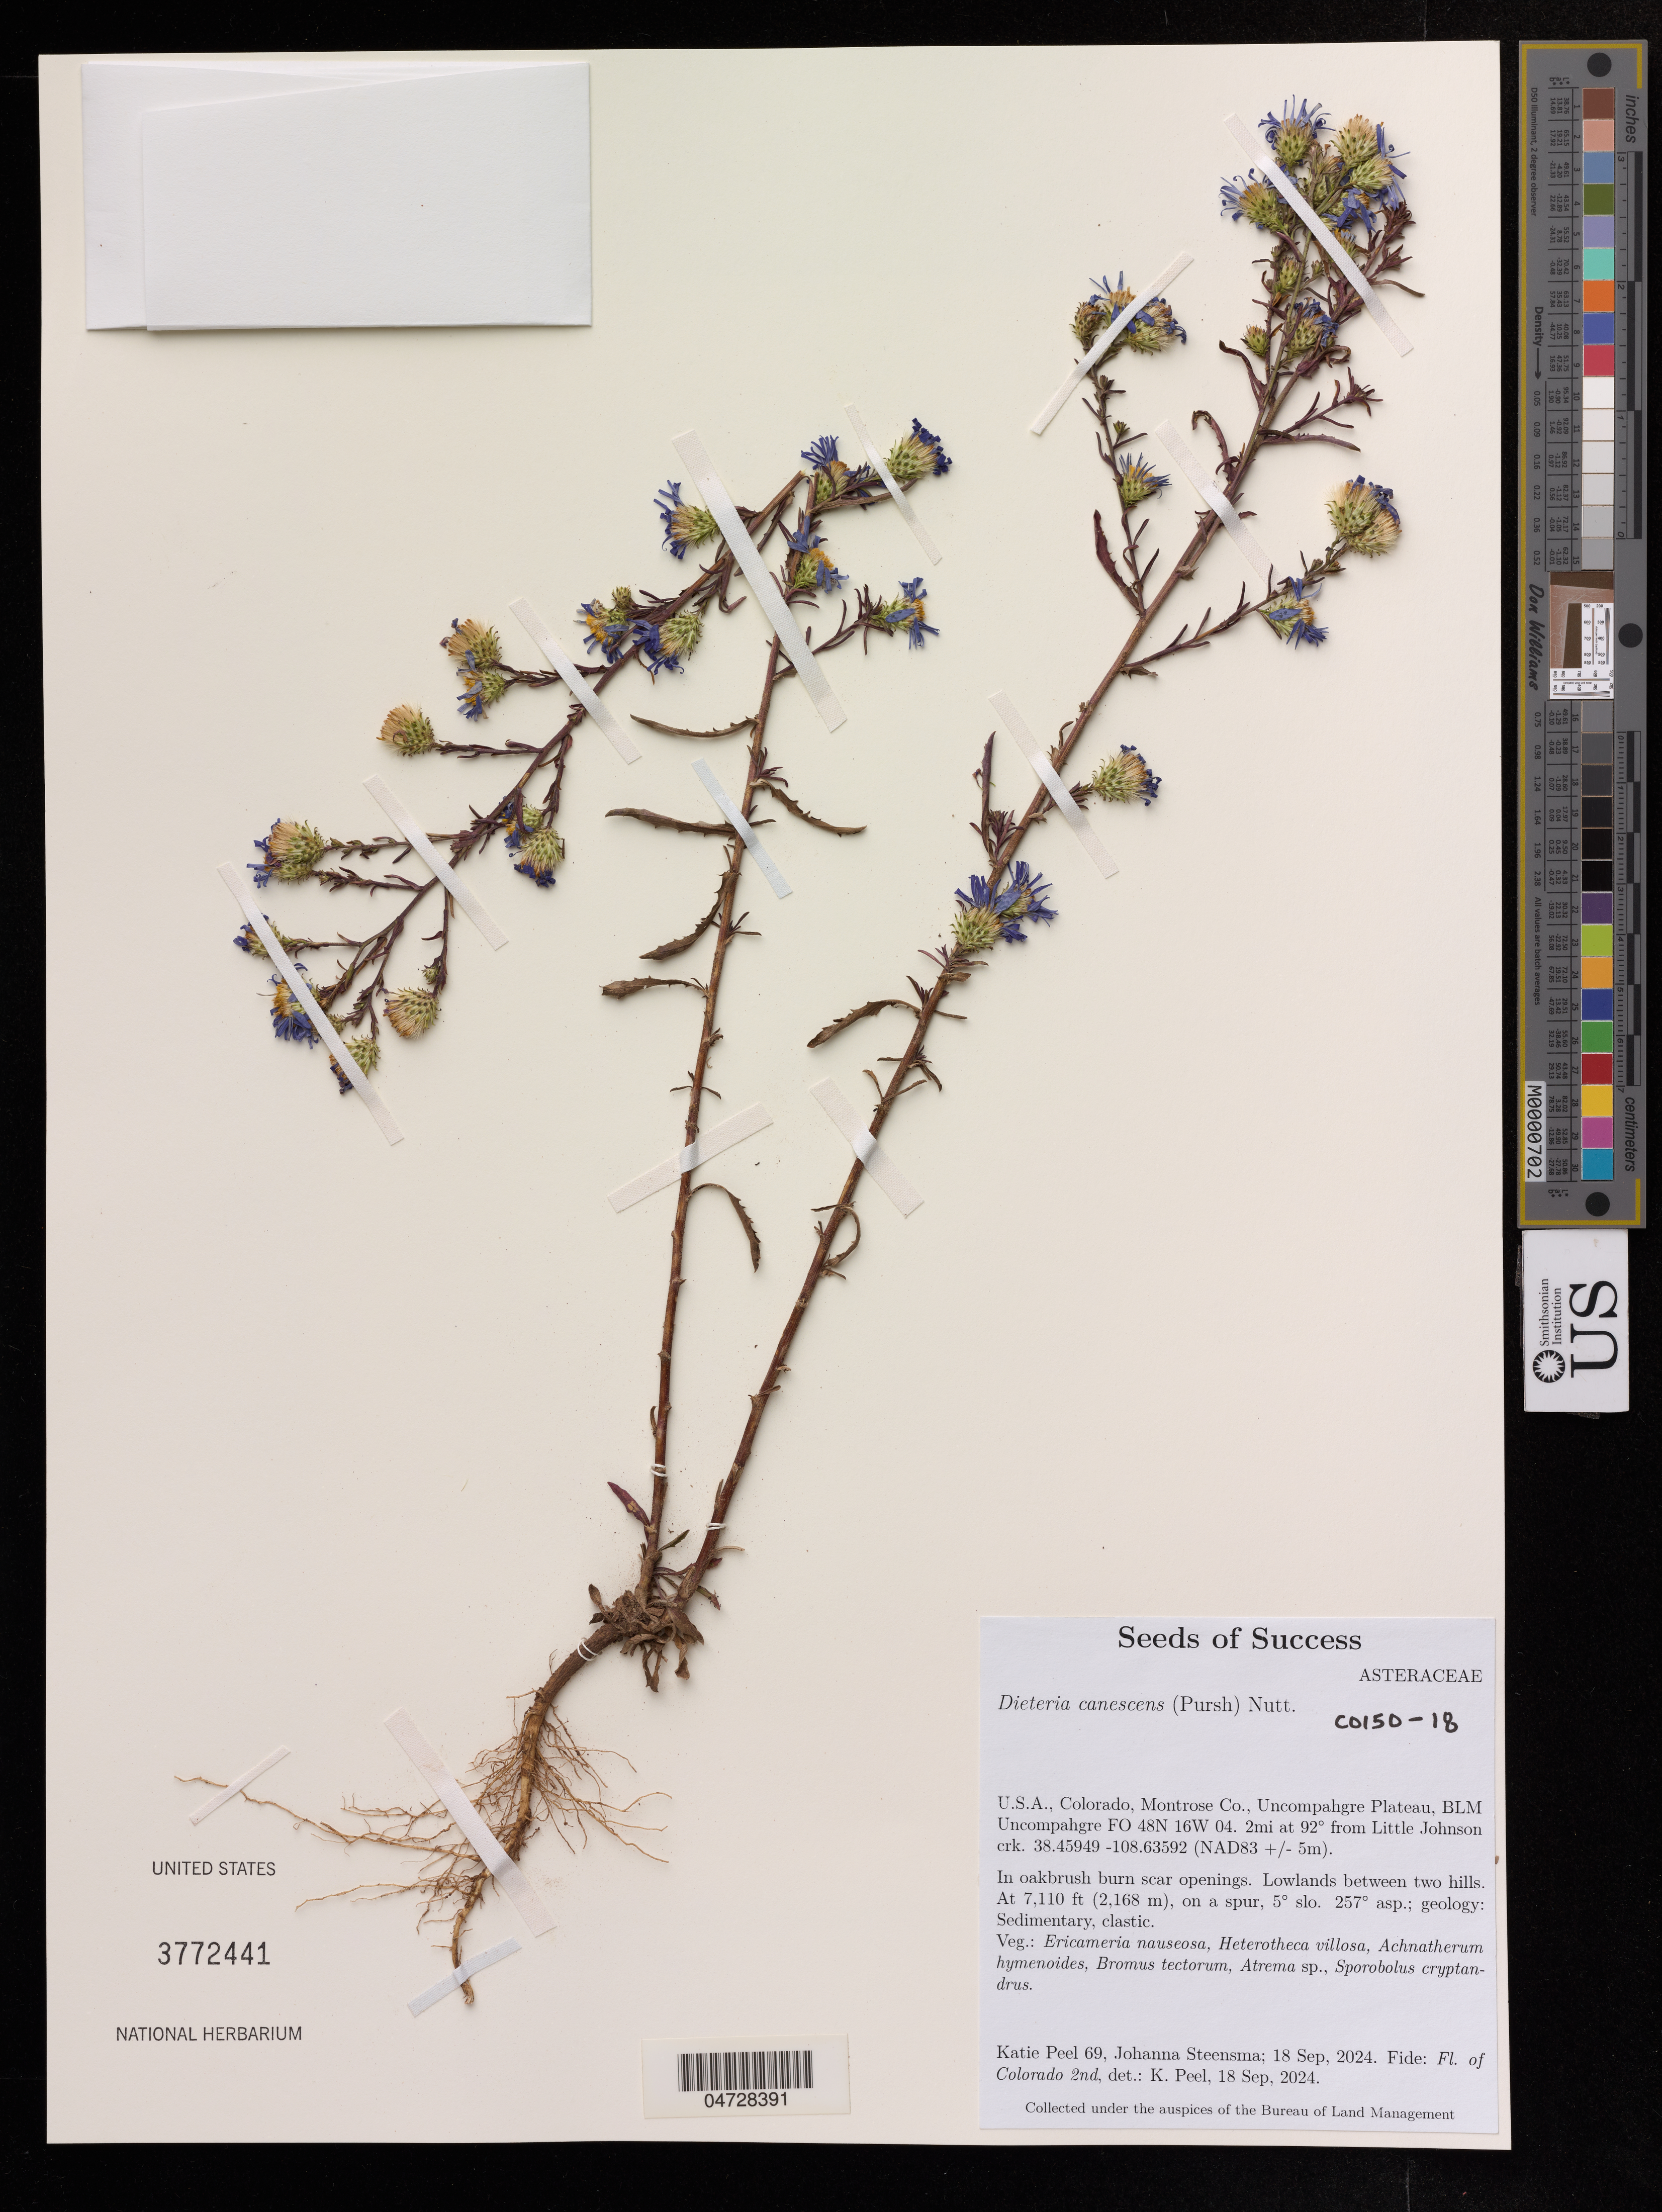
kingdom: Plantae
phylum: Tracheophyta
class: Magnoliopsida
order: Asterales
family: Asteraceae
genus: Dieteria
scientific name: Dieteria canescens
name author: (Pursh) Nutt.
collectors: K. Peel & J. Steensma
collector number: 69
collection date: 2024-09-18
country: United States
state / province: Colorado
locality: Uncompahgre Plateau, BLM Uncompahgre FO 48N 16W 04. 2mi at 92° from Little Johnson Crk.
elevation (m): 2167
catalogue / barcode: US 3772441